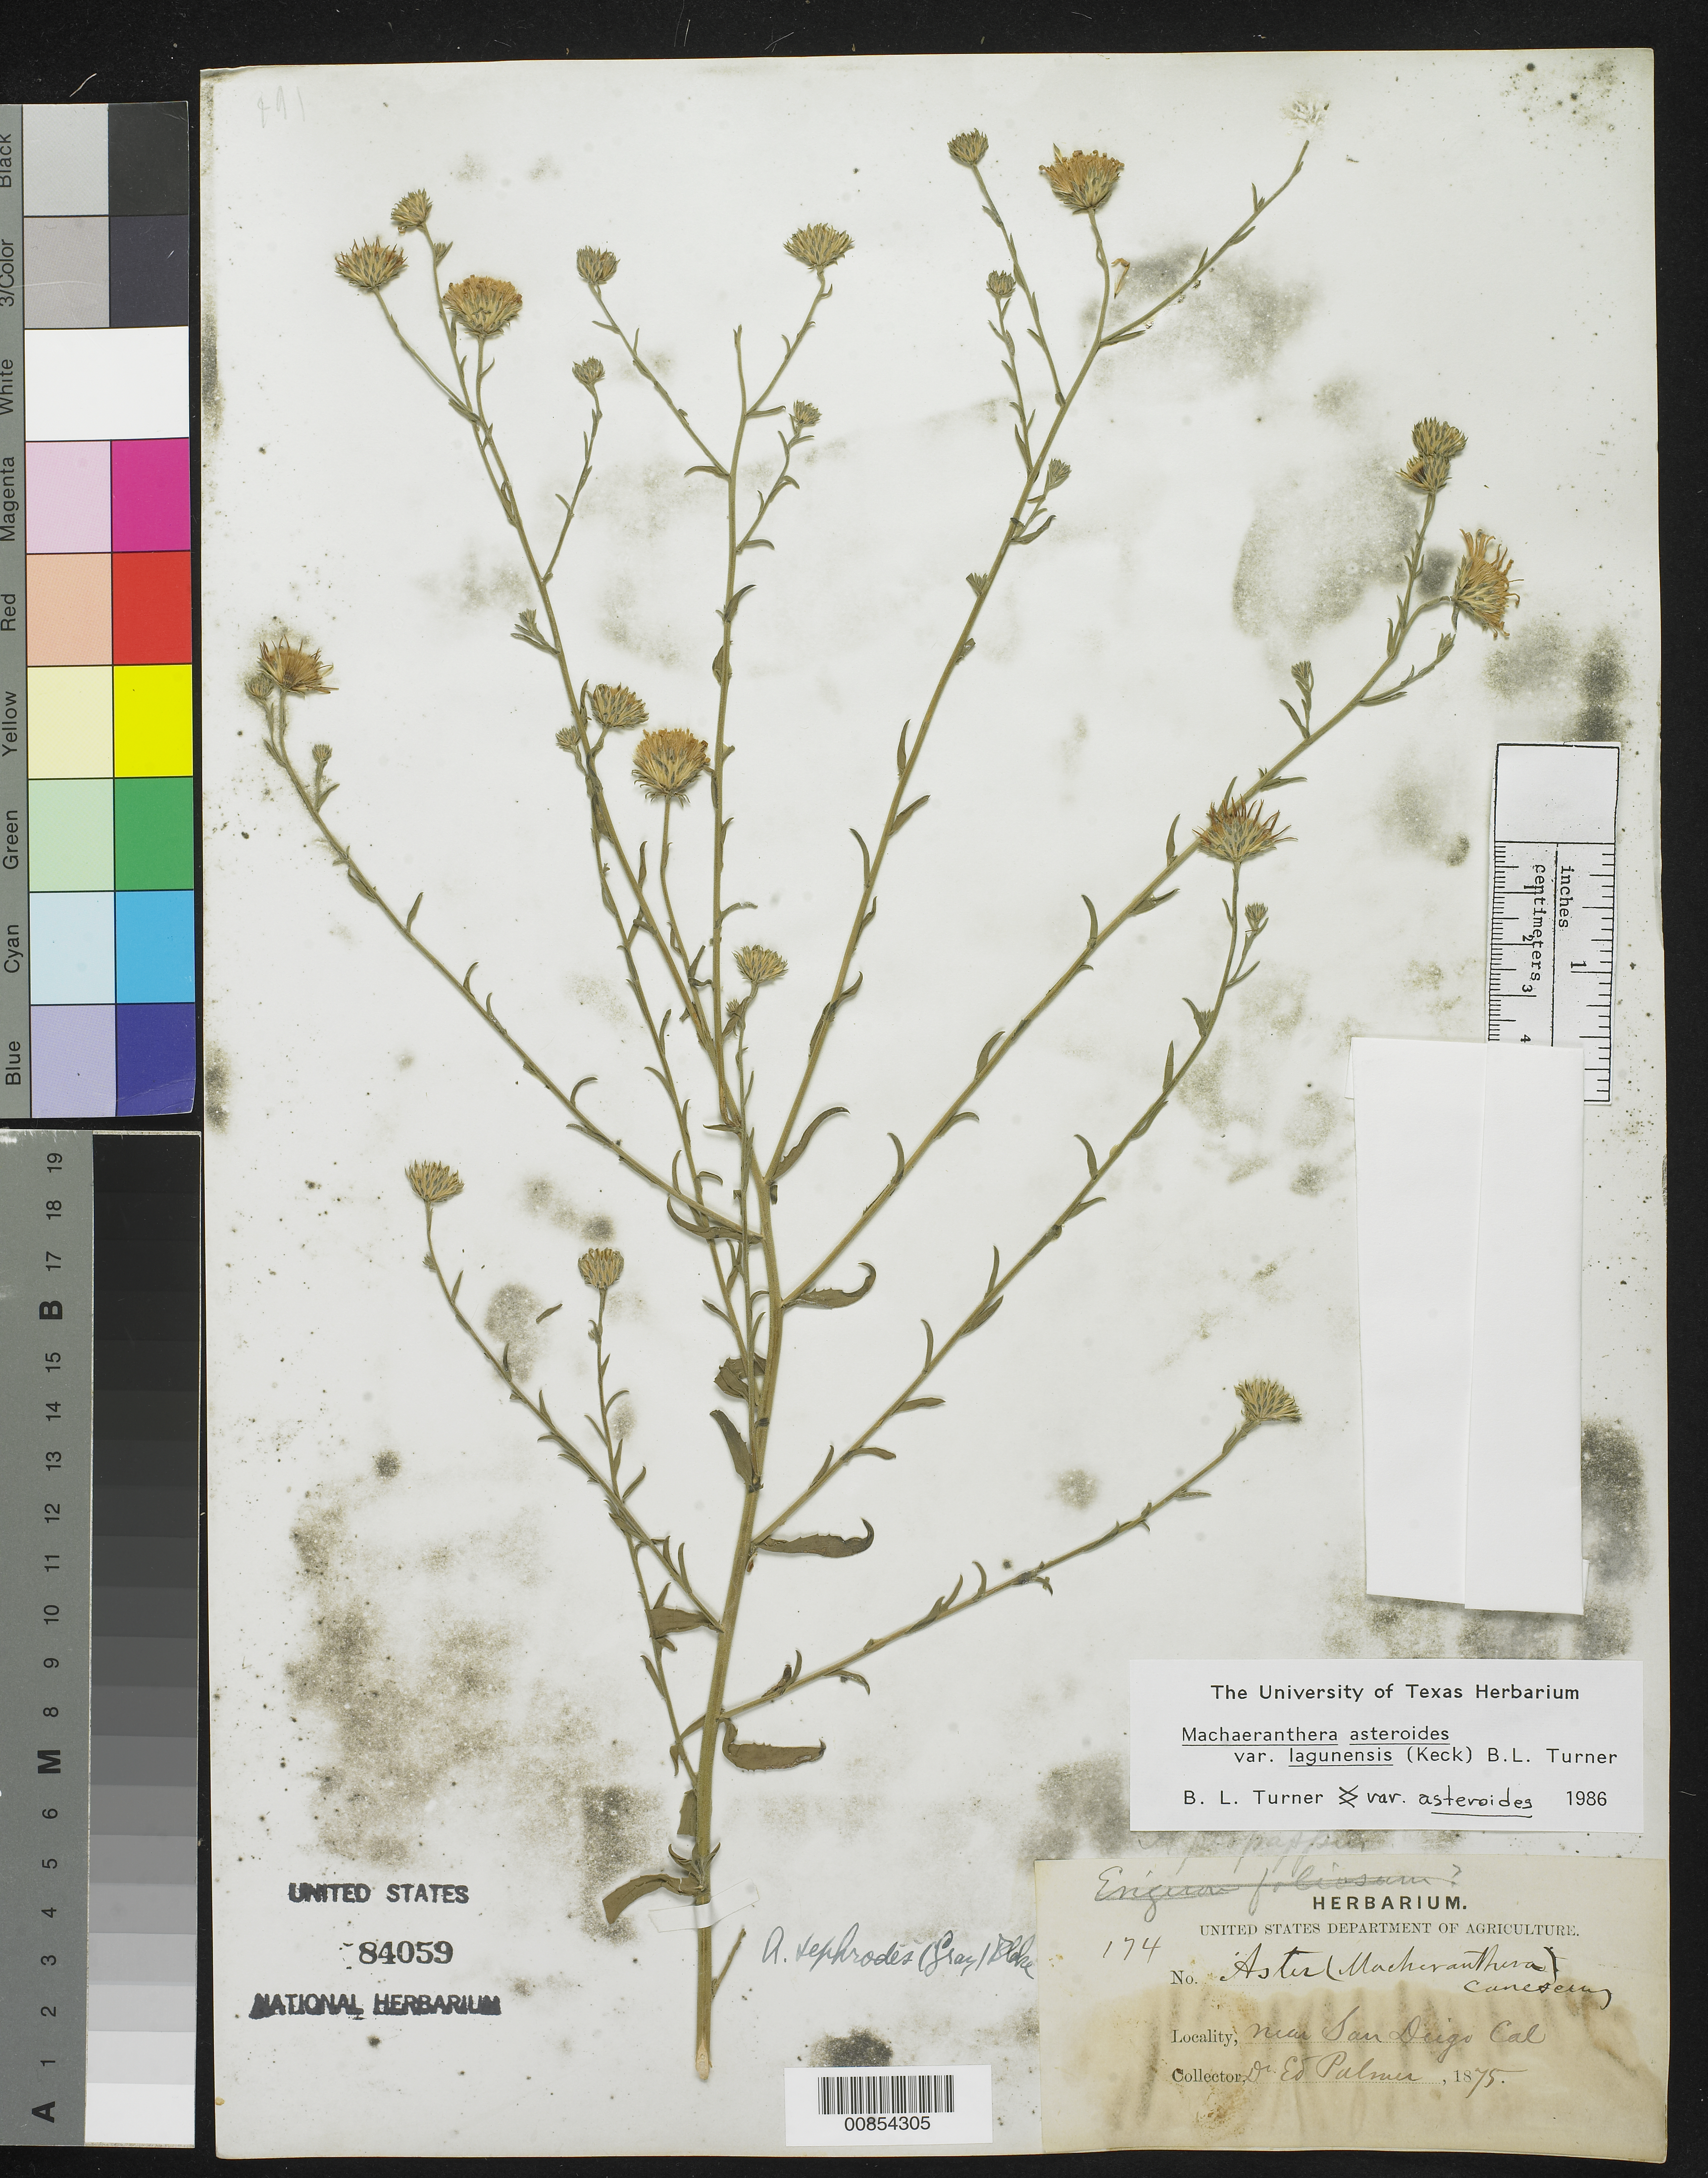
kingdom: Plantae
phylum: Tracheophyta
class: Magnoliopsida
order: Asterales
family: Asteraceae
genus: Machaeranthera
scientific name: Machaeranthera asteroides var. lagunensis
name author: (D.D. Keck) B.L. Turner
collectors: E. Palmer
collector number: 174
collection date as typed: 1875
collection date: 1875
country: United States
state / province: California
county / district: San Diego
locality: Near San Diego, California.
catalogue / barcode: US 84059